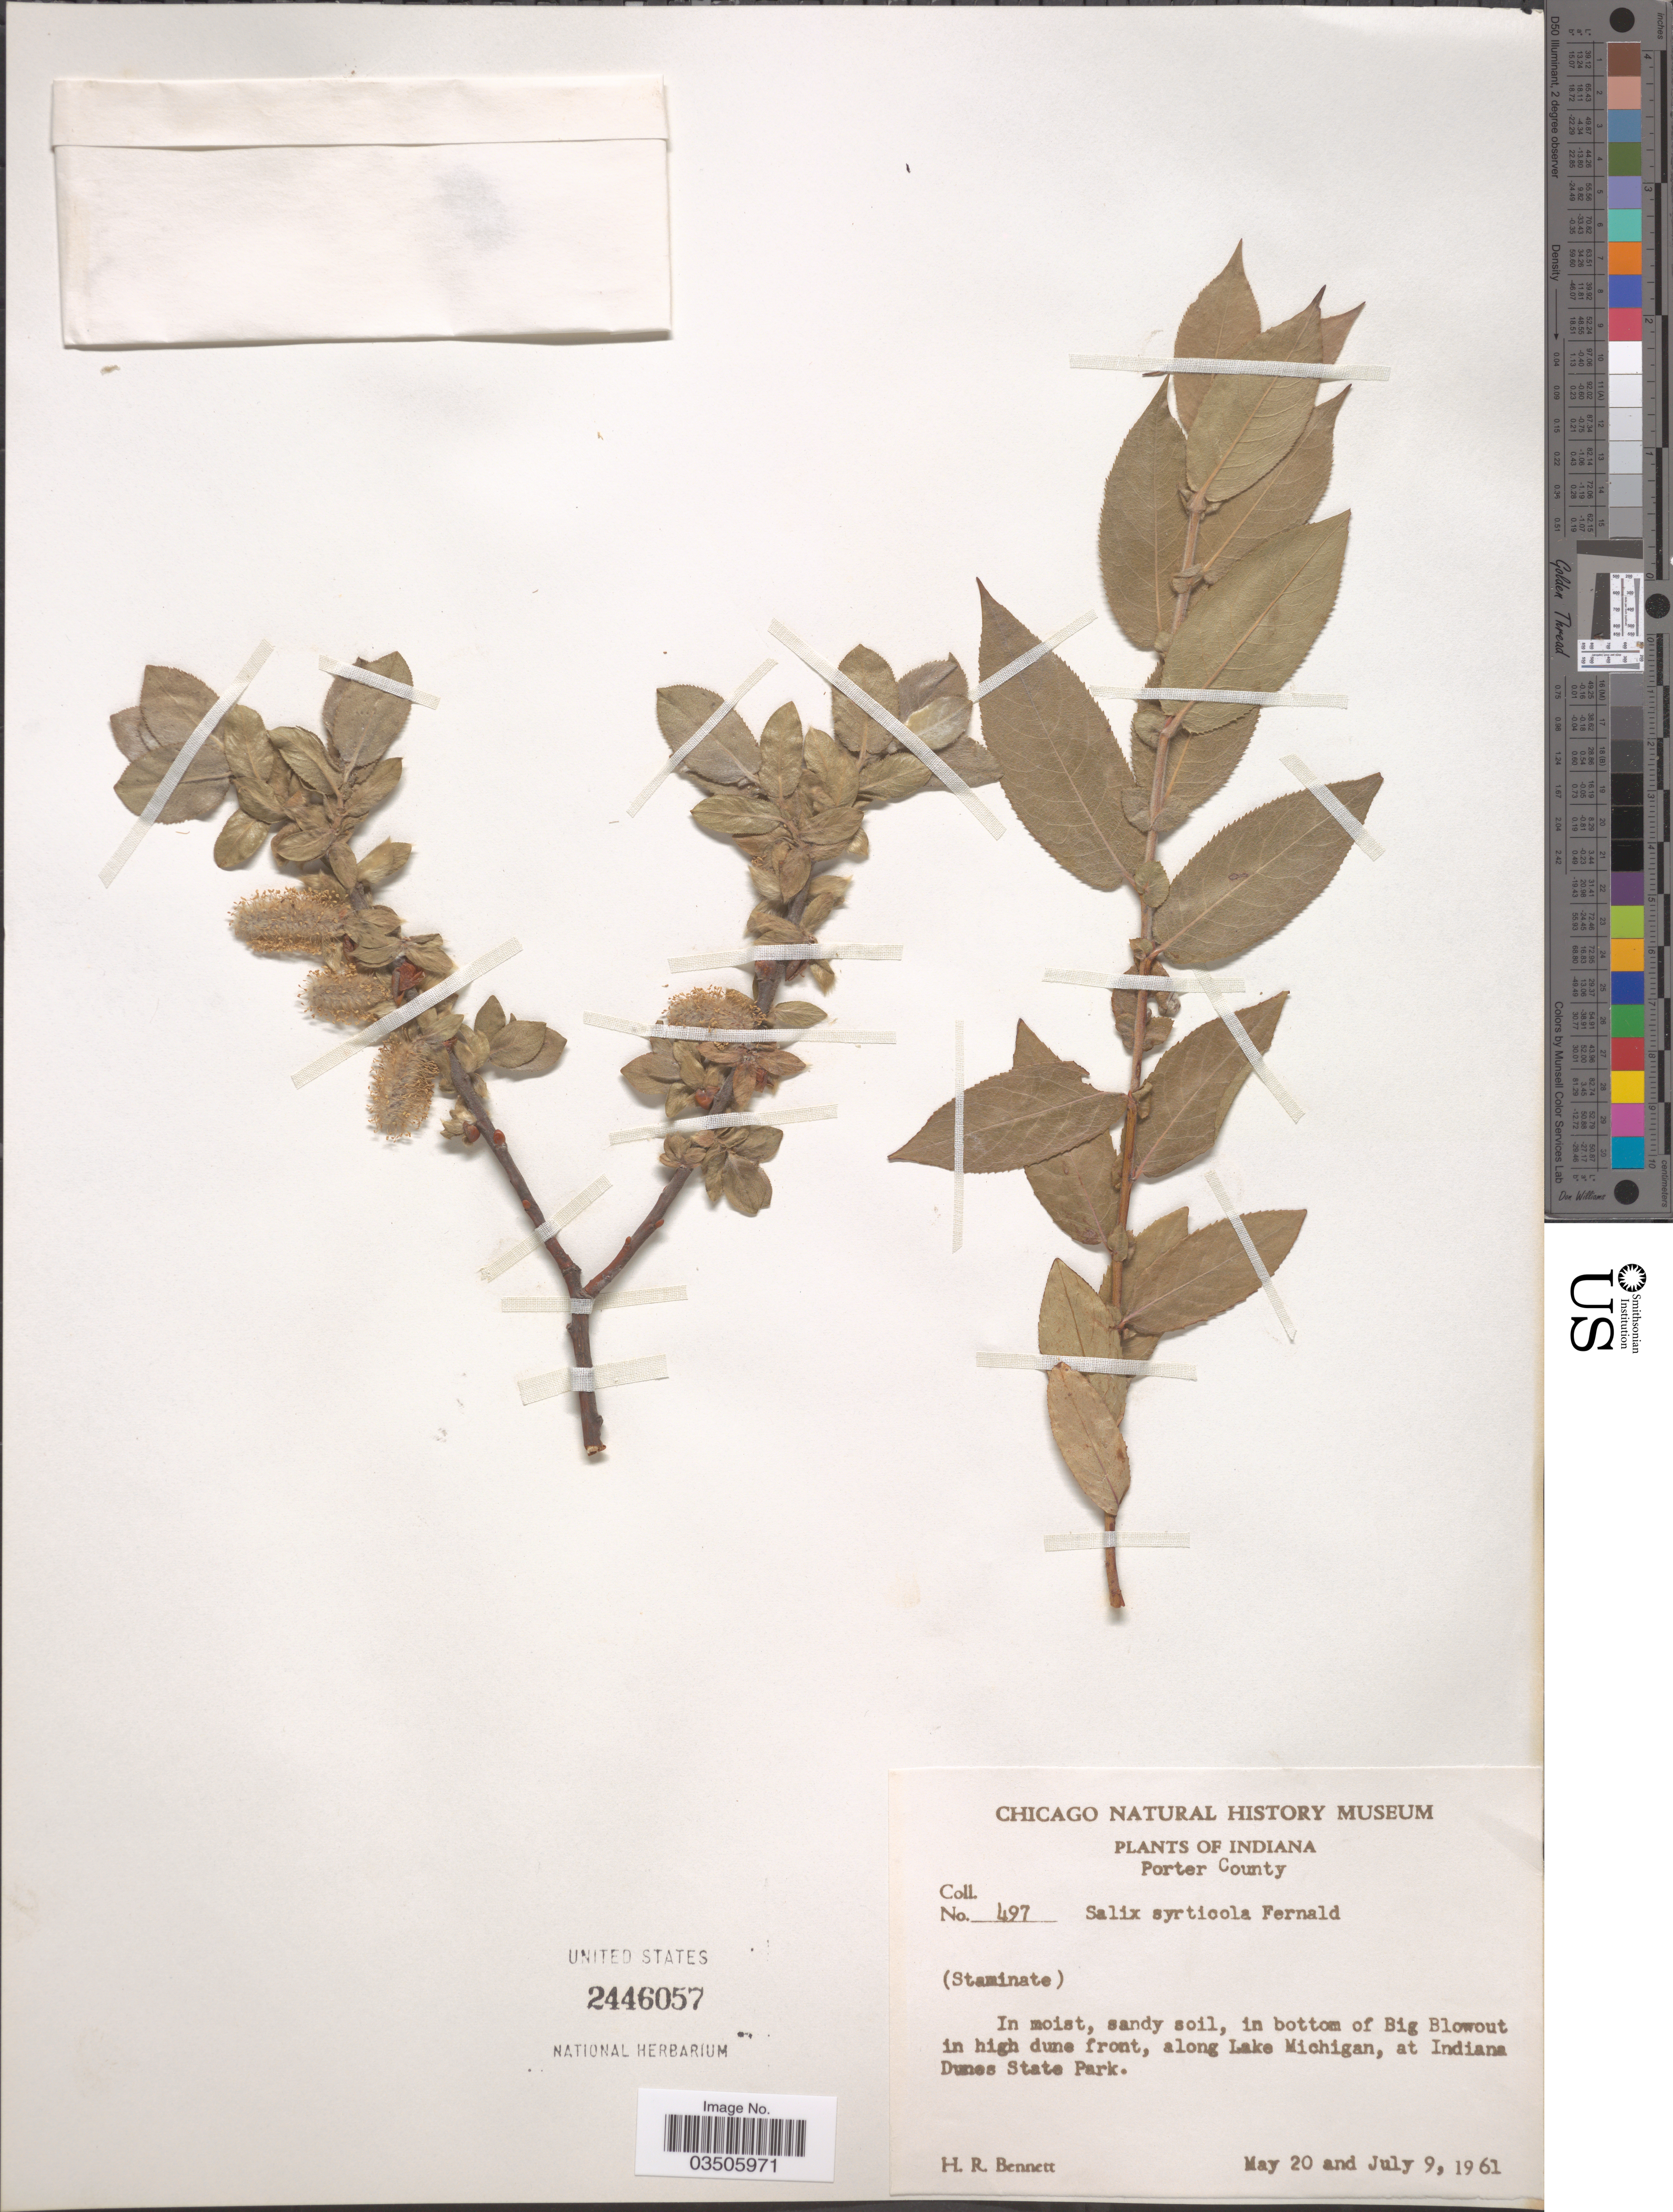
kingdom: Plantae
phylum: Tracheophyta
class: Magnoliopsida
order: Malpighiales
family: Salicaceae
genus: Salix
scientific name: Salix syrticola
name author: Fernald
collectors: H. R. Bennett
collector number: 497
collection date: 1961-05-20/1961-07-09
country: United States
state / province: Indiana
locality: Porter County. In moist, sandy soil, in bottom of Big Blowout in high dune front, along Lake Michigan, at Indiana Dunes State Park.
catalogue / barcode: US 2446057